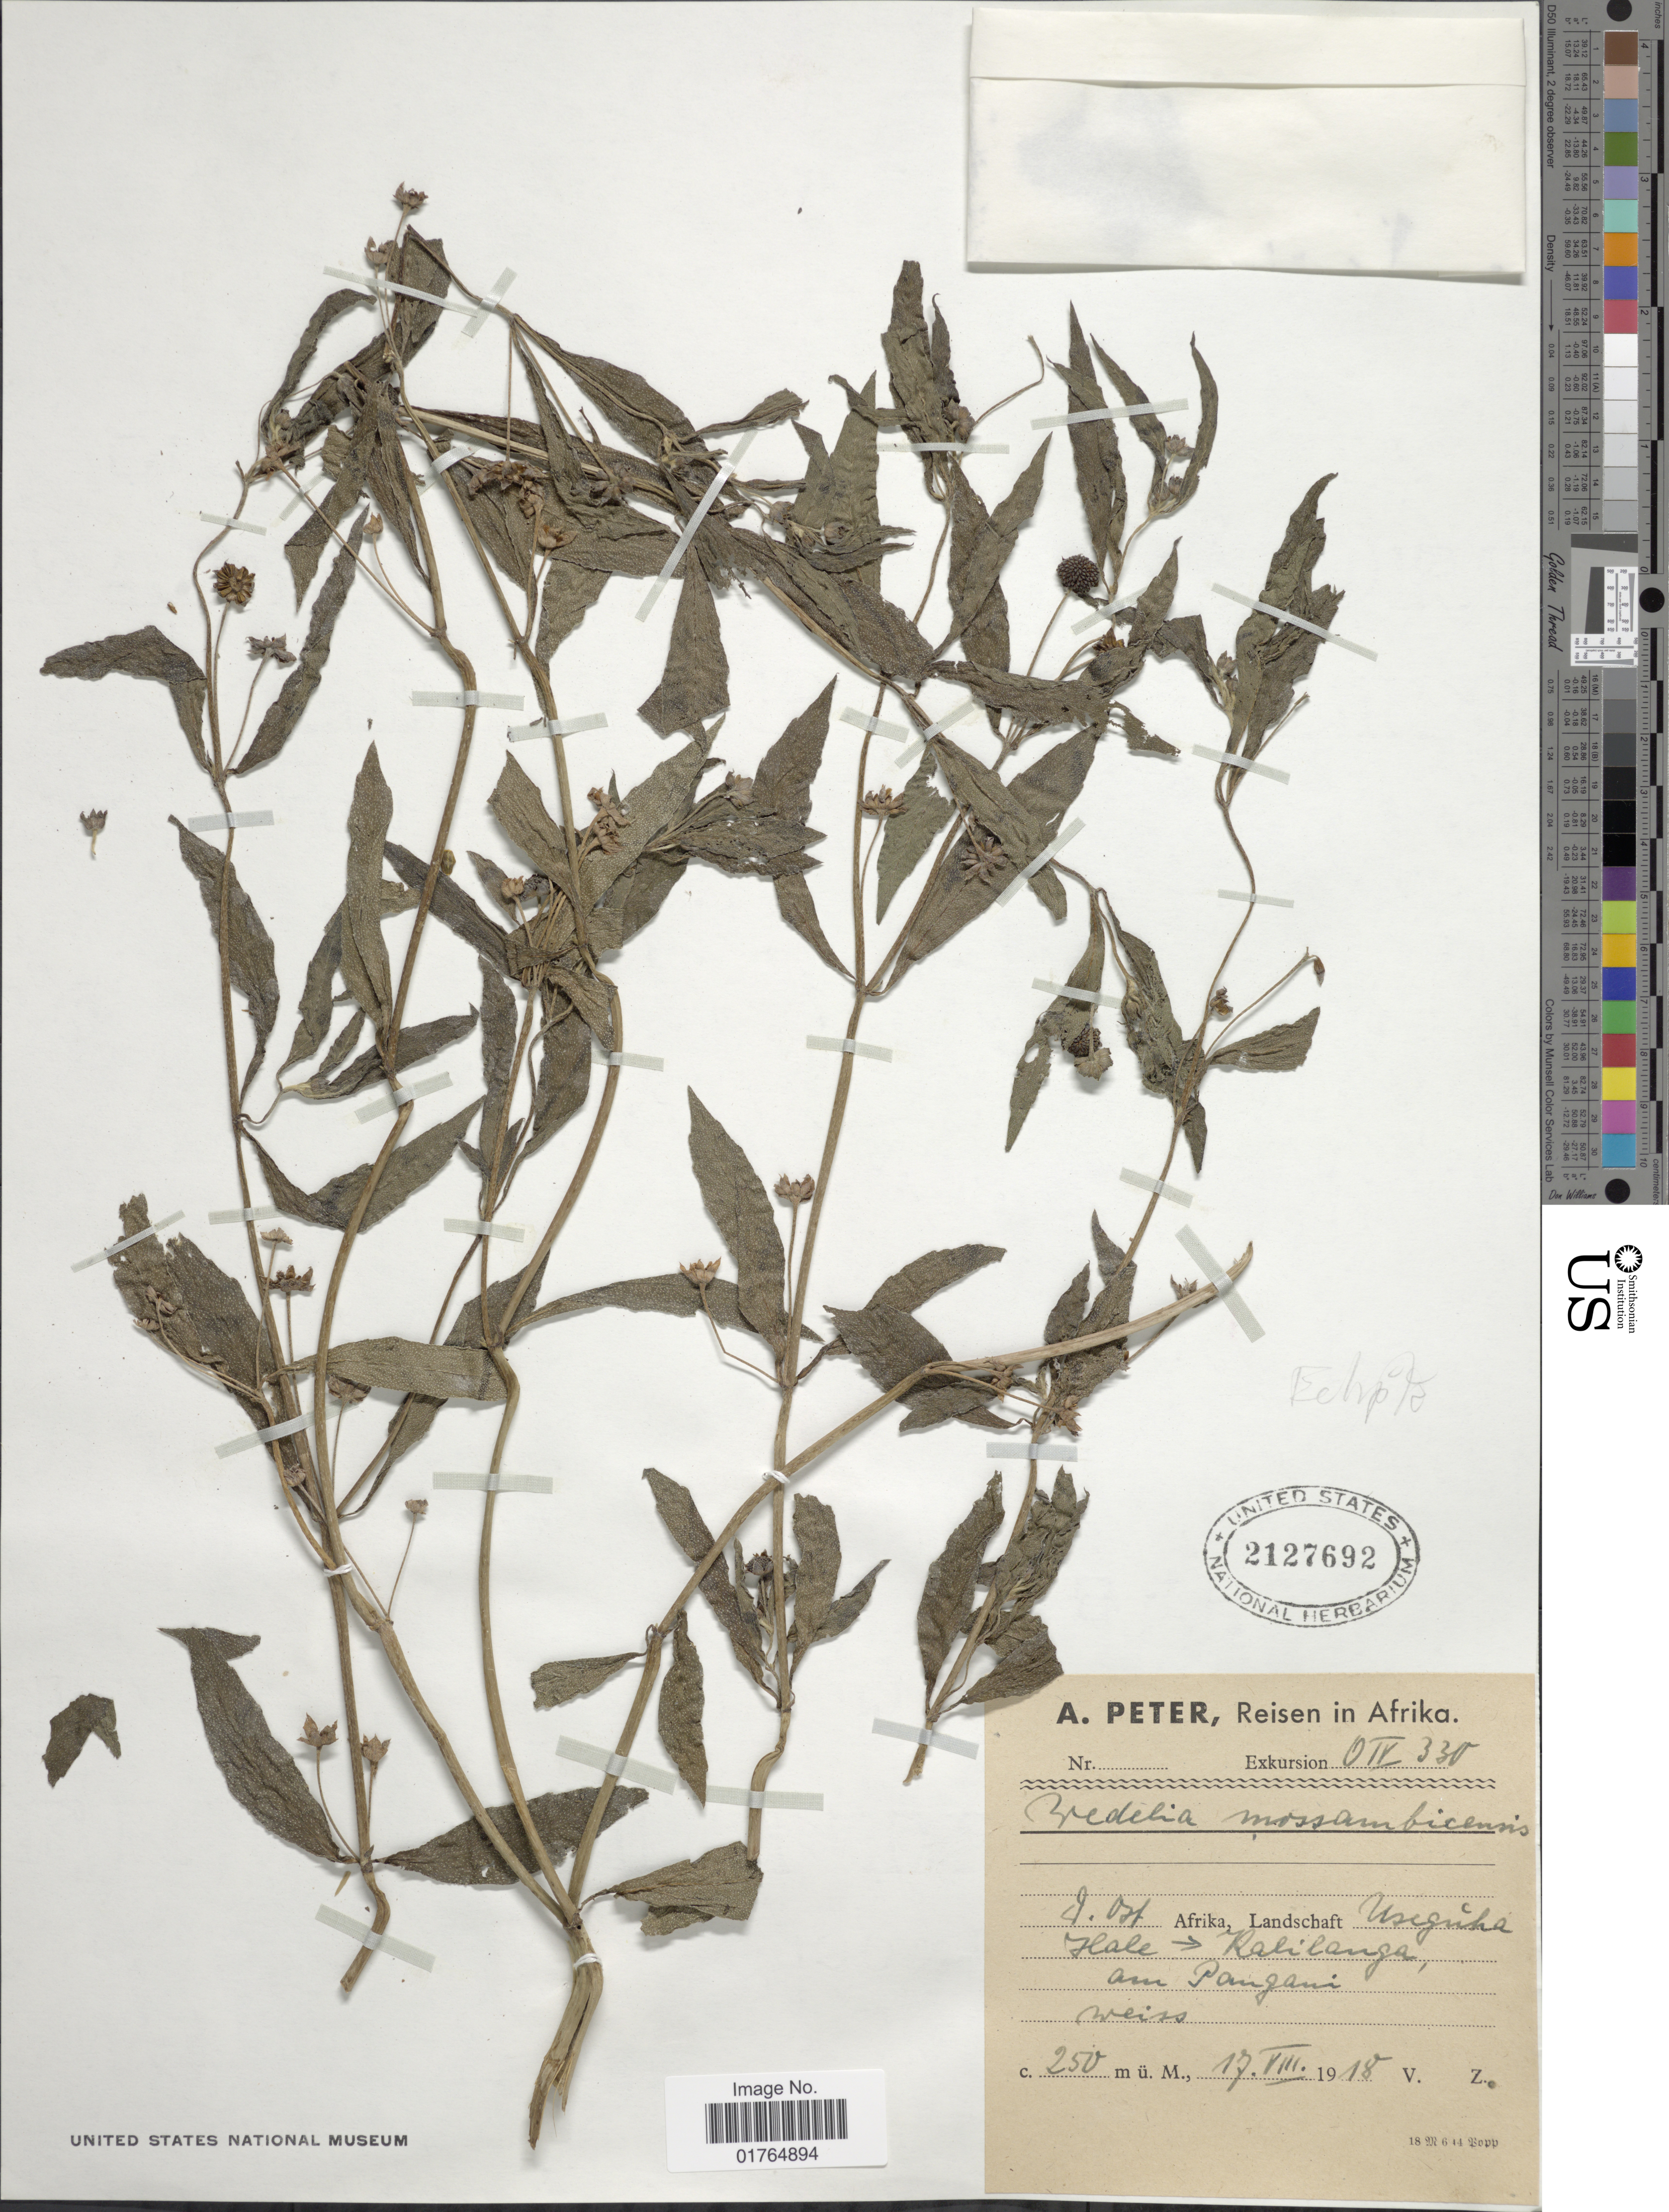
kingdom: Plantae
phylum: Tracheophyta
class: Magnoliopsida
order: Asterales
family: Asteraceae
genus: Wedelia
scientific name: Wedelia mossambicensis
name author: Oliv.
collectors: A. Peter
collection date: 1918-08-17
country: Tanzania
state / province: Tanga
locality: Hale, am Pangani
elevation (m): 250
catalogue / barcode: US 2127692